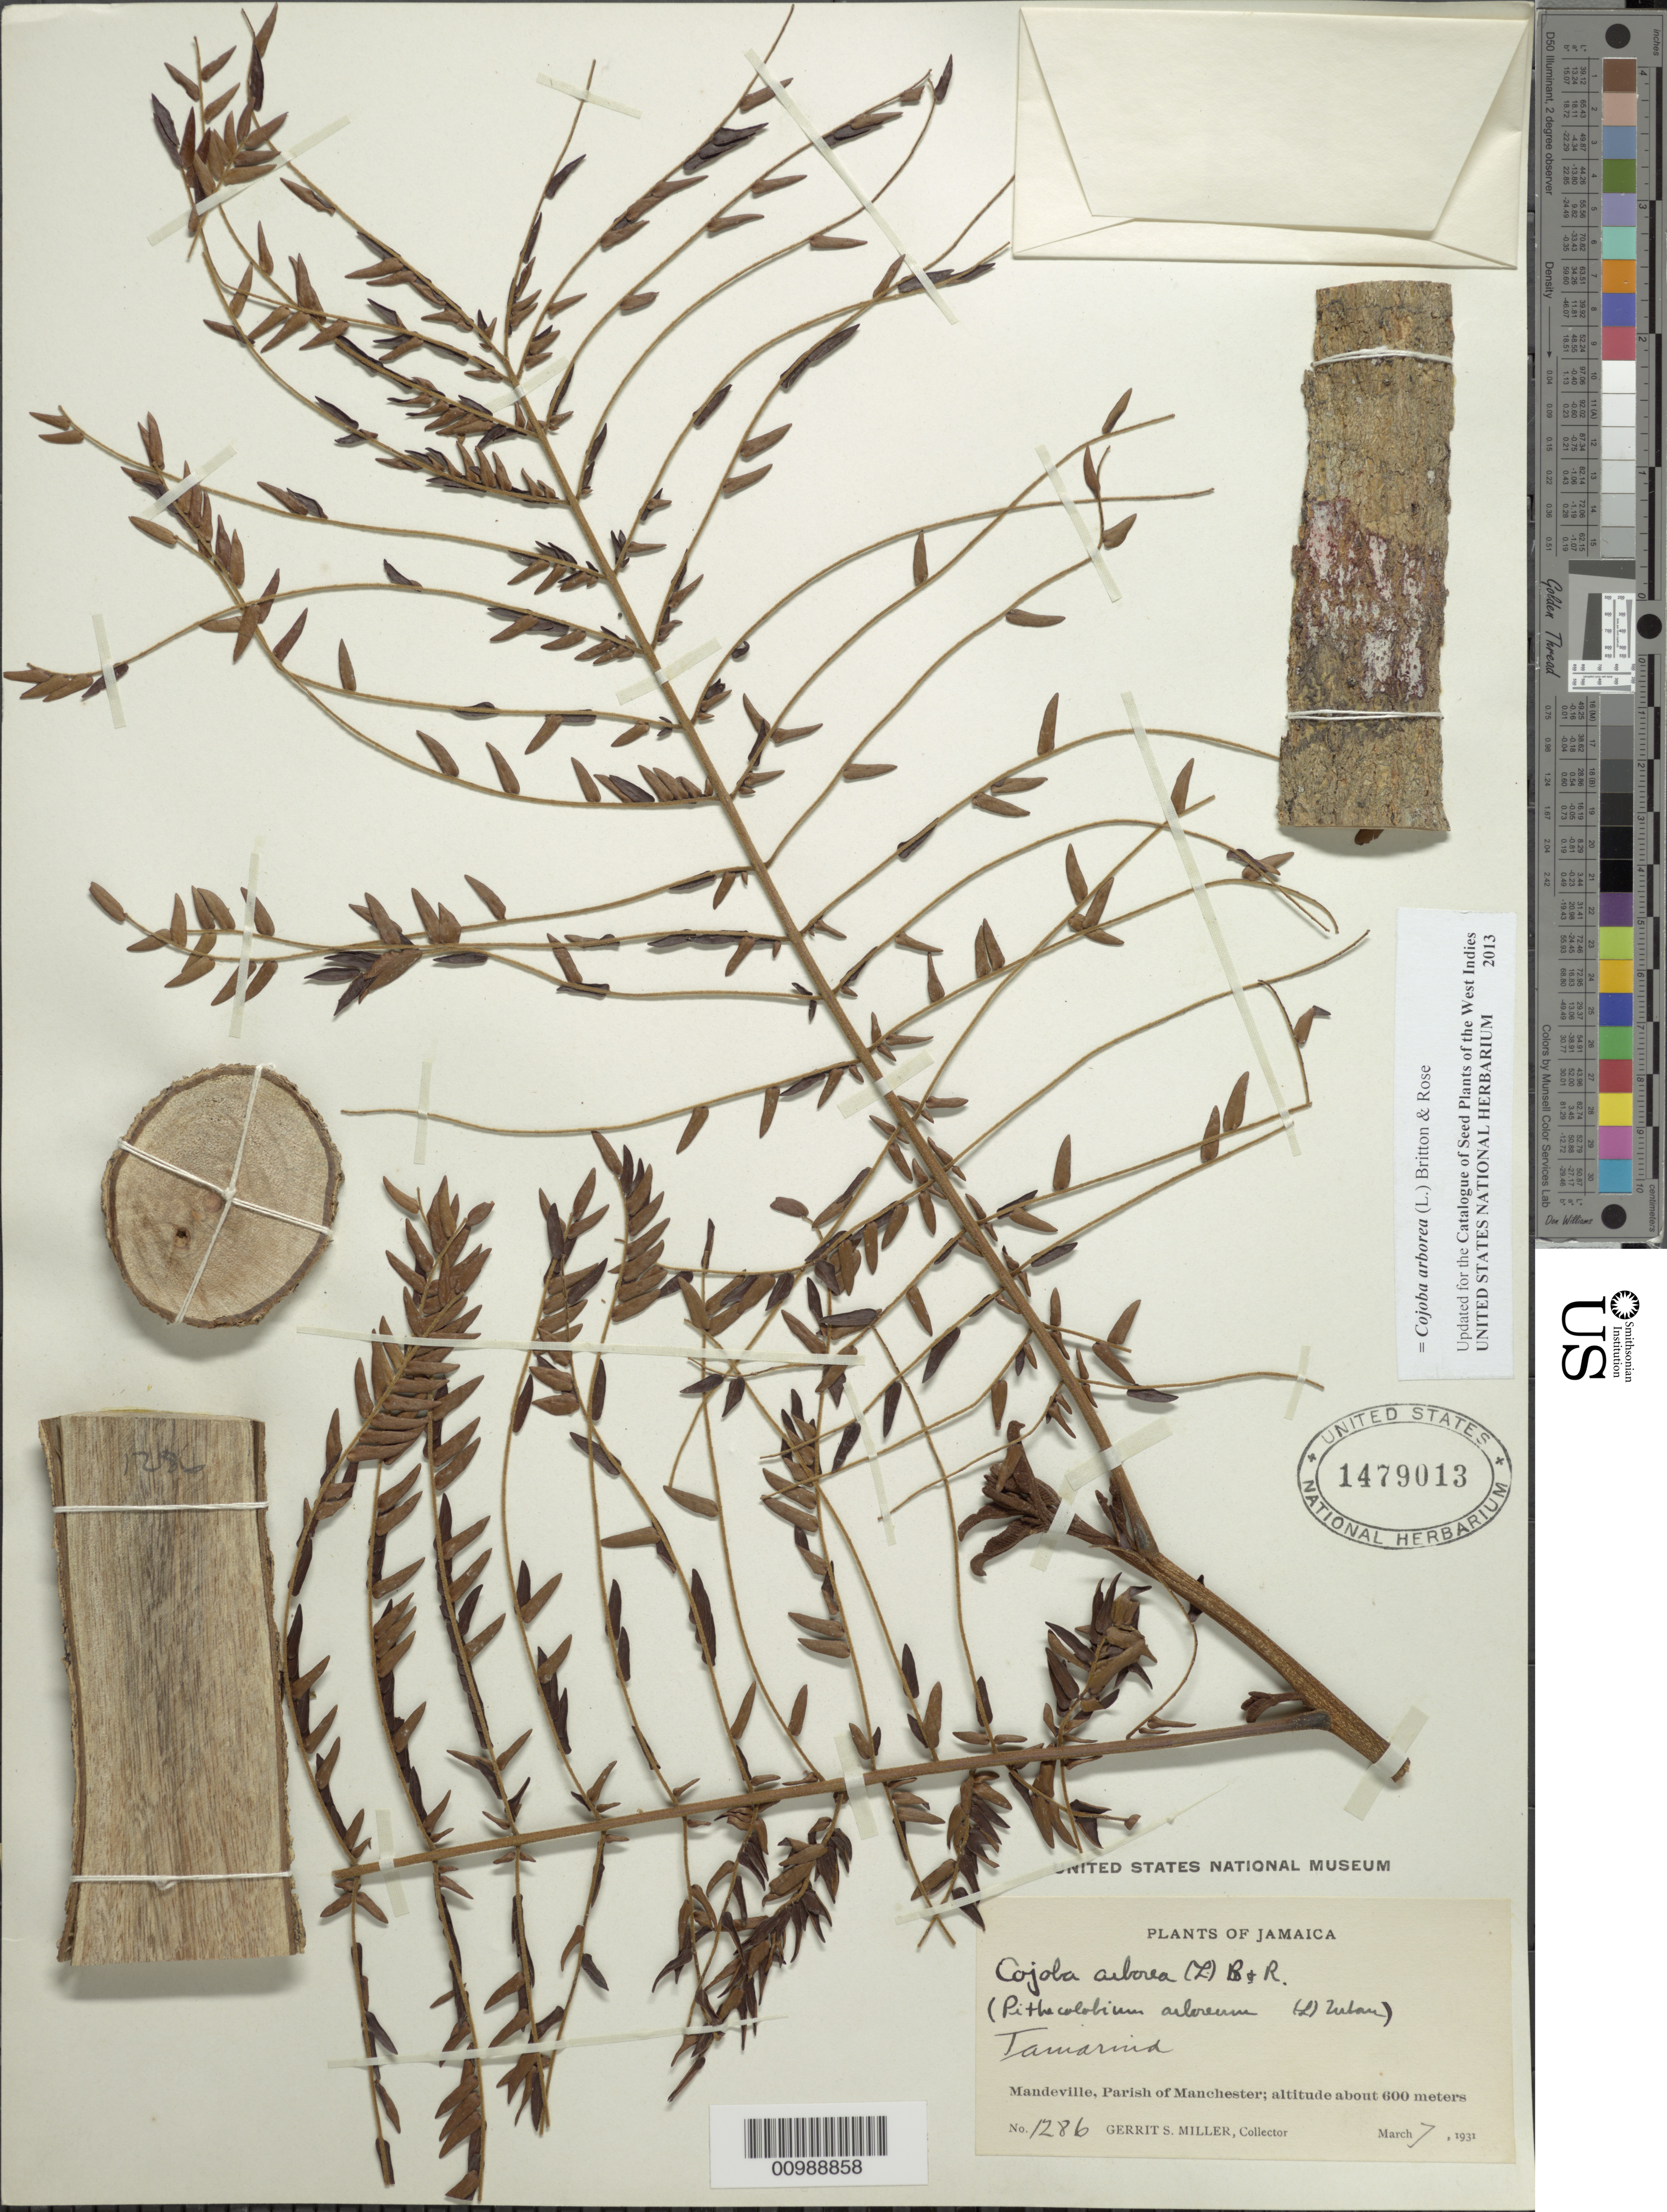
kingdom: Plantae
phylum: Tracheophyta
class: Magnoliopsida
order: Fabales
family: Fabaceae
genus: Cojoba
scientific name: Cojoba arborea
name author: (L.) Britton & Rose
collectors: G. S. Miller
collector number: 1286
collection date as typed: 07 Mar 1931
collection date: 1931-03-07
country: Jamaica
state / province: Manchester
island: Jamaica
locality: Mandeville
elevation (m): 600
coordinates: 0 N, 0 E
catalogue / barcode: US 1479013